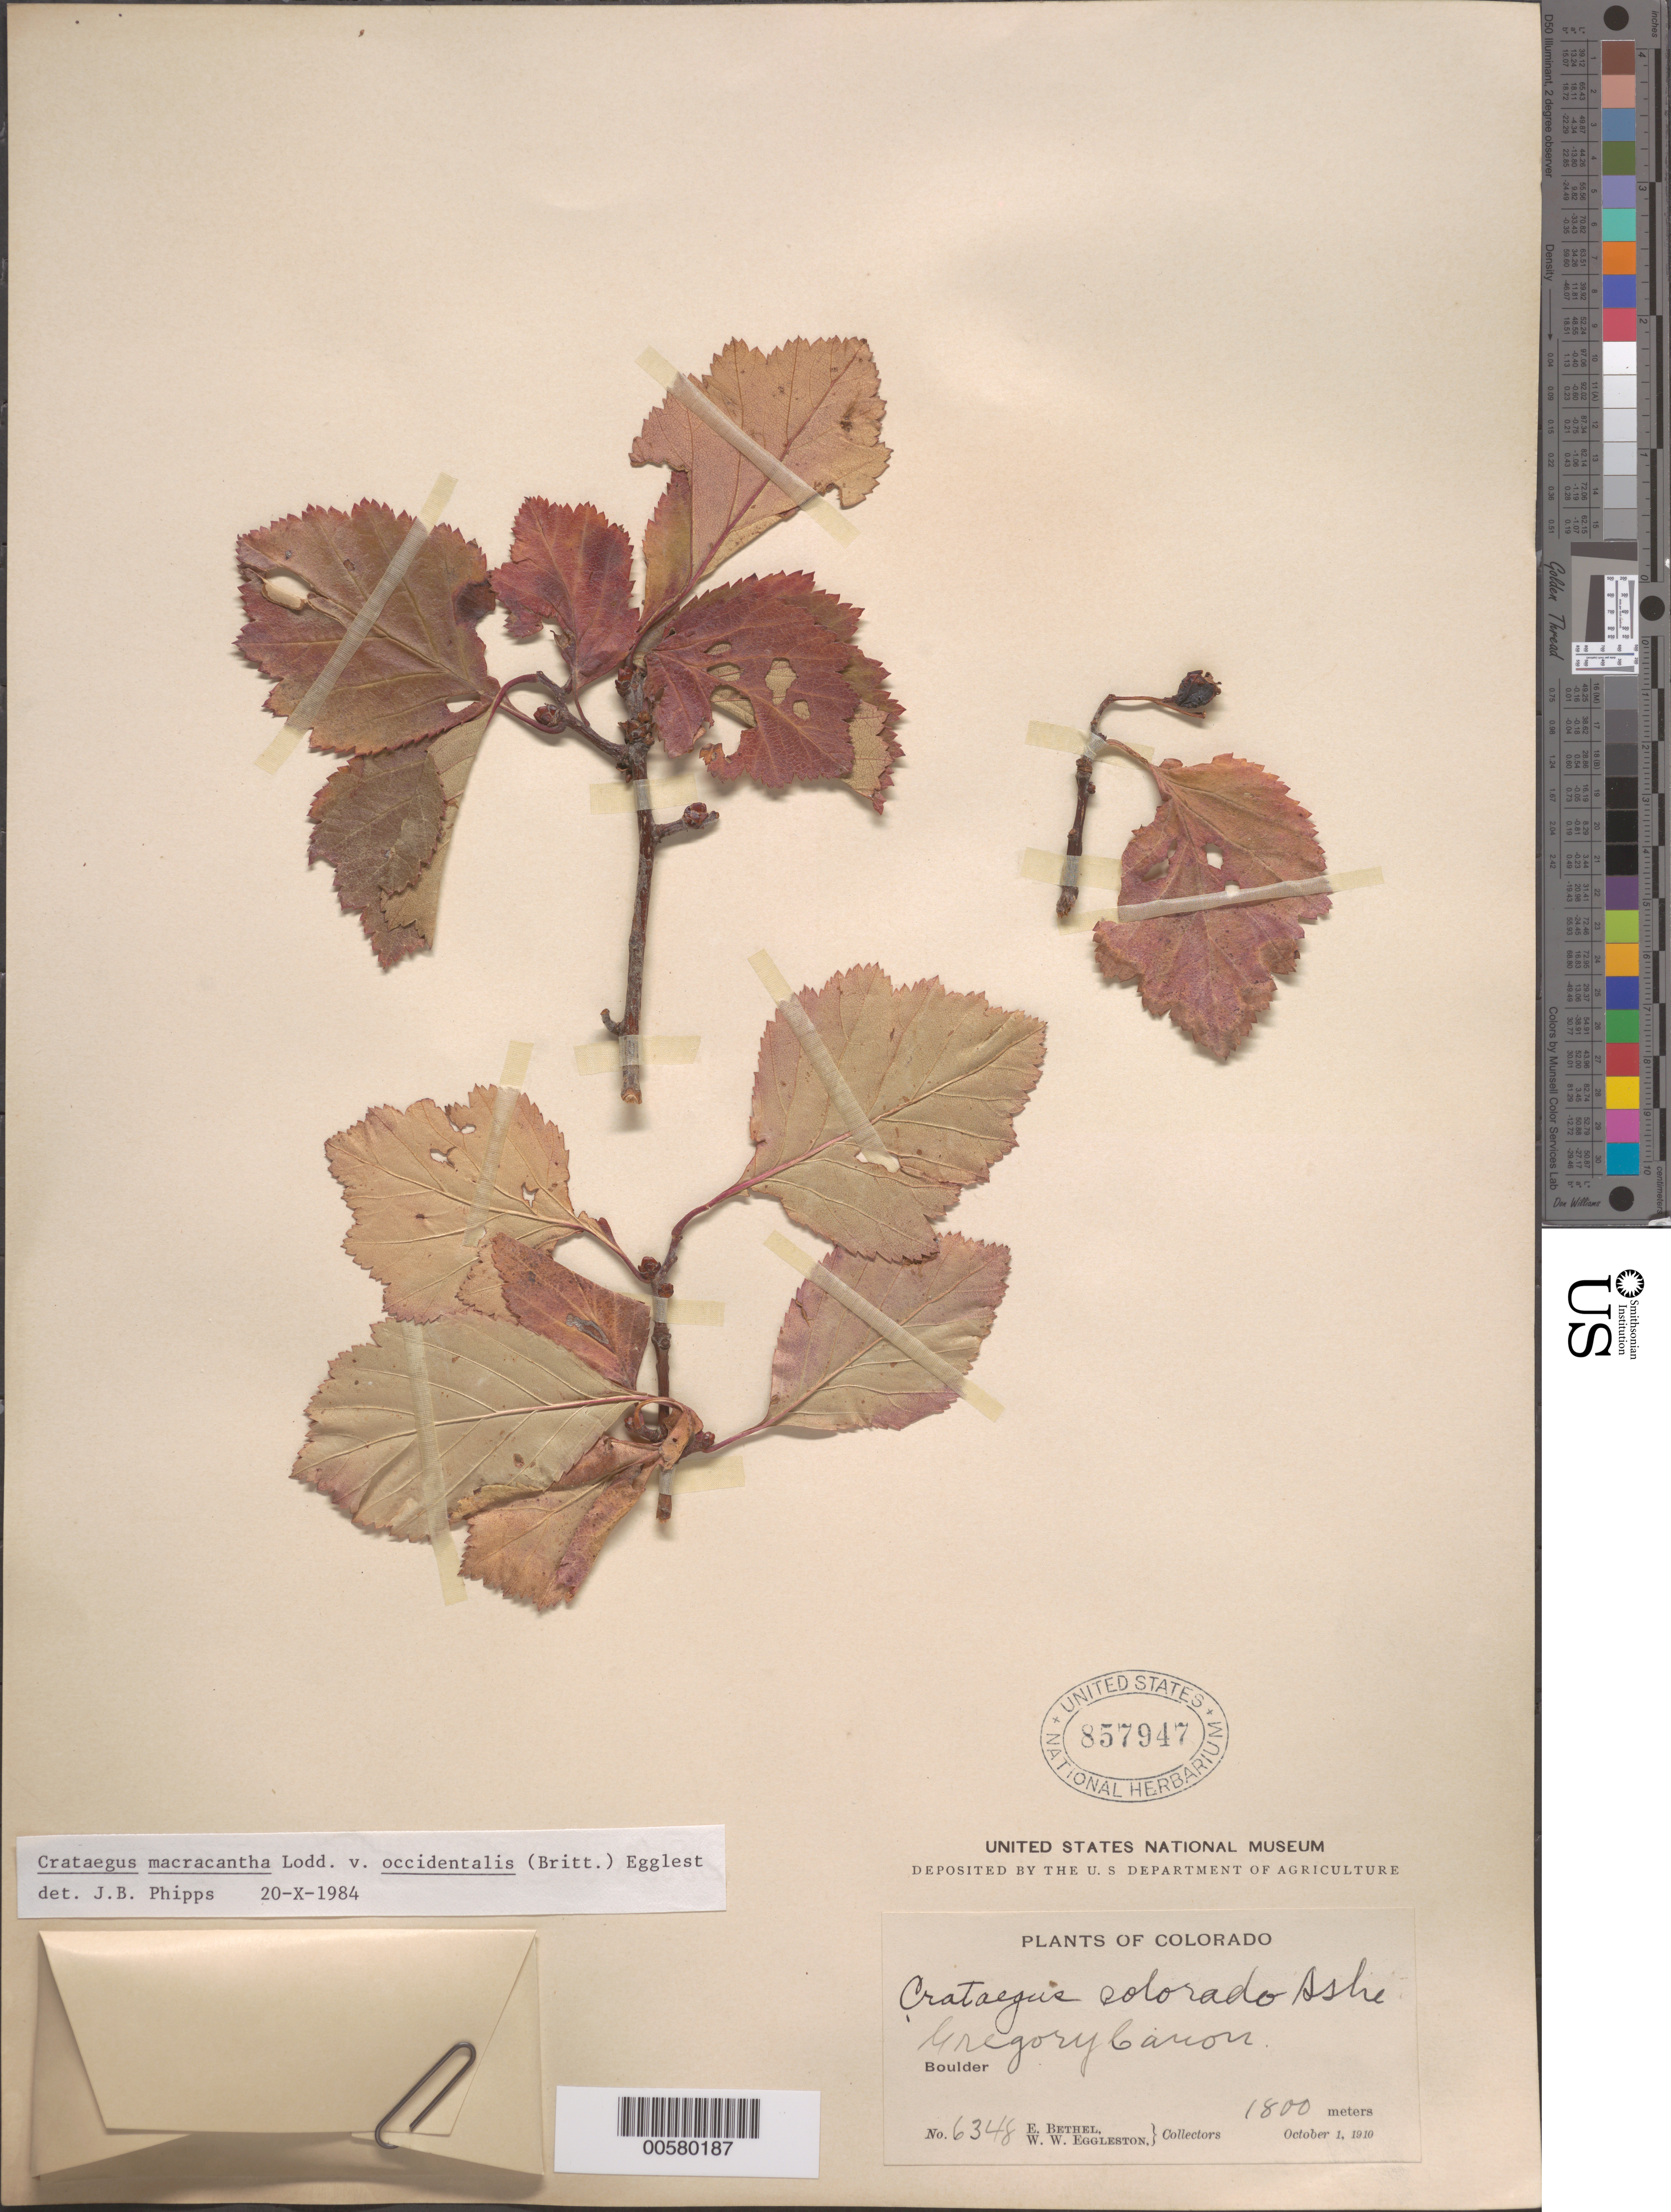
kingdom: Plantae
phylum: Tracheophyta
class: Magnoliopsida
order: Rosales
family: Rosaceae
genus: Crataegus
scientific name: Crataegus macracantha var. occidentalis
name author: (Britton) Eggl.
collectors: E. Bethel & W. W. Eggleston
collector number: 6348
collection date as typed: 01 Oct 1910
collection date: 1910-10-01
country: United States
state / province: Colorado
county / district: Jefferson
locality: Golden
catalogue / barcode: US 857947